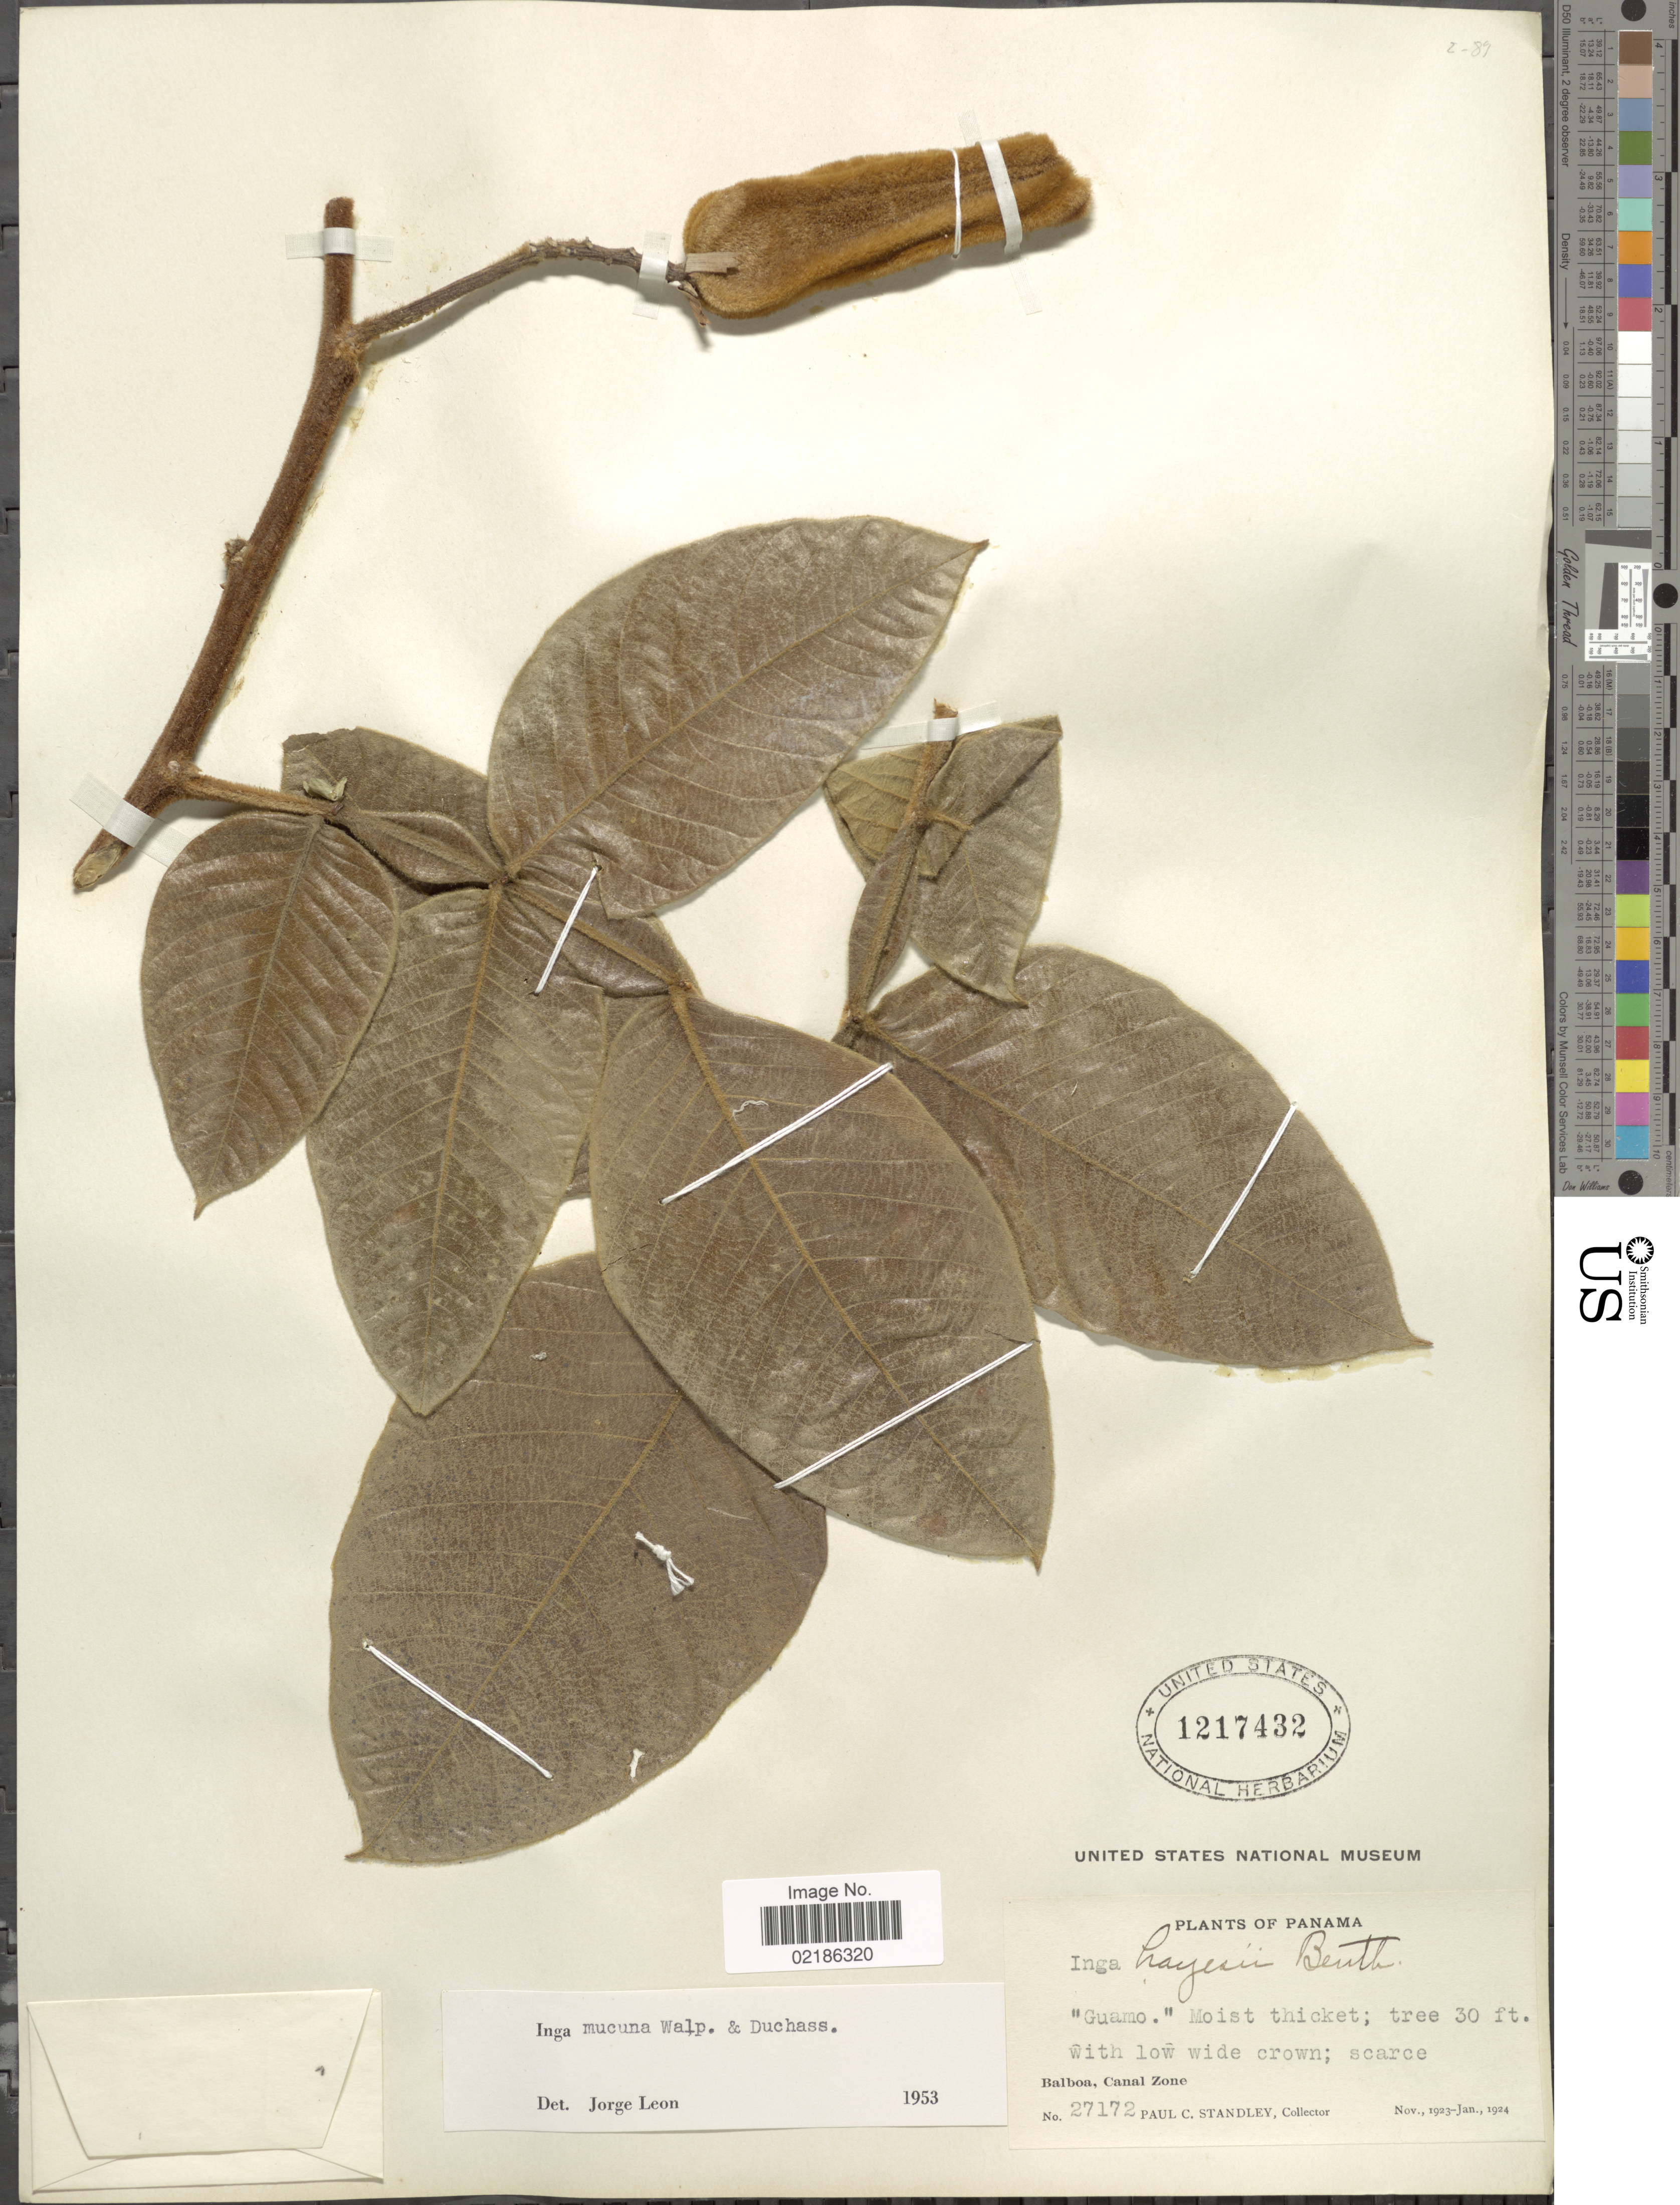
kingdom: Plantae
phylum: Tracheophyta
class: Magnoliopsida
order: Fabales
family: Fabaceae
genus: Inga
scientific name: Inga mucuna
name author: Walp.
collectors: P. C. Standley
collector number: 27172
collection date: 1923-11/1924-01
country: Panama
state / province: Colón / Panamá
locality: Balboa, Canal Zone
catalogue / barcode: US 1217432